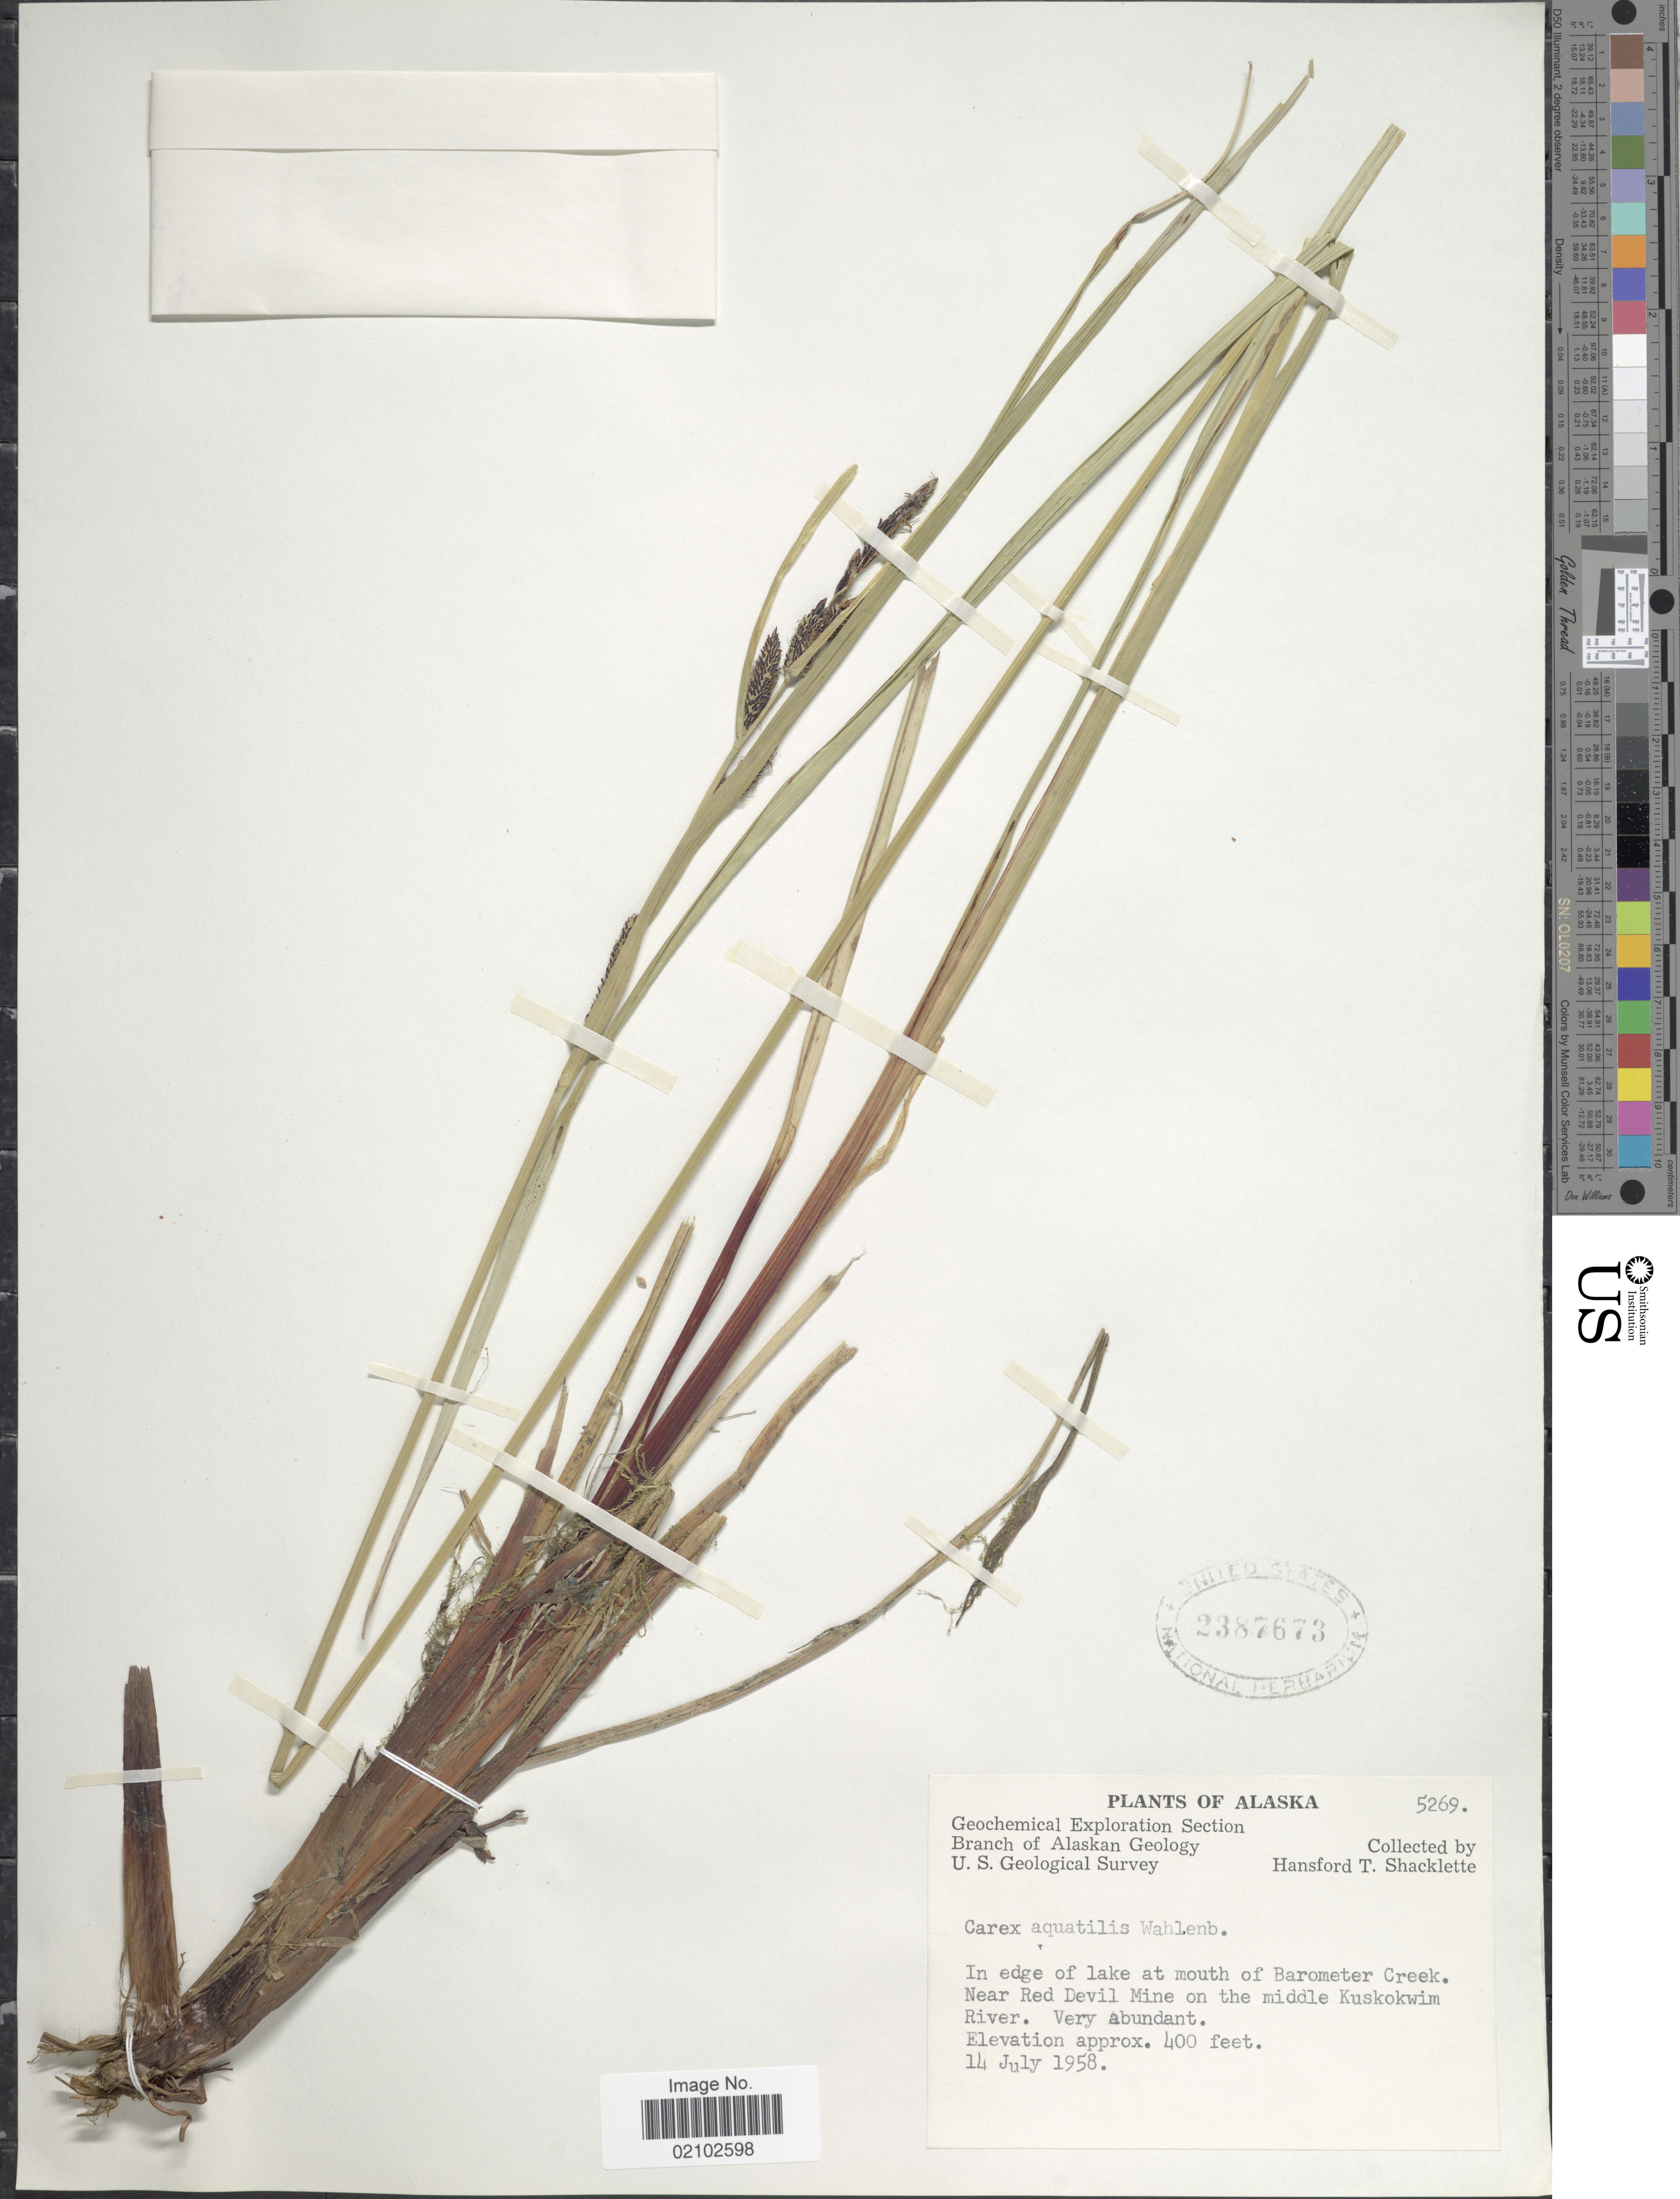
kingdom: Plantae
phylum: Tracheophyta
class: Liliopsida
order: Poales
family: Cyperaceae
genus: Carex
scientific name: Carex aquatilis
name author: Wahlenb.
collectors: H. Shacklette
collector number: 5269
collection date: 1958-07-14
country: United States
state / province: Alaska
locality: In edge of lake at mouth of Barometer Creek. Near Red Devil Mine on the middle Kuskokwim River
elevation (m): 122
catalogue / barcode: US 2387673